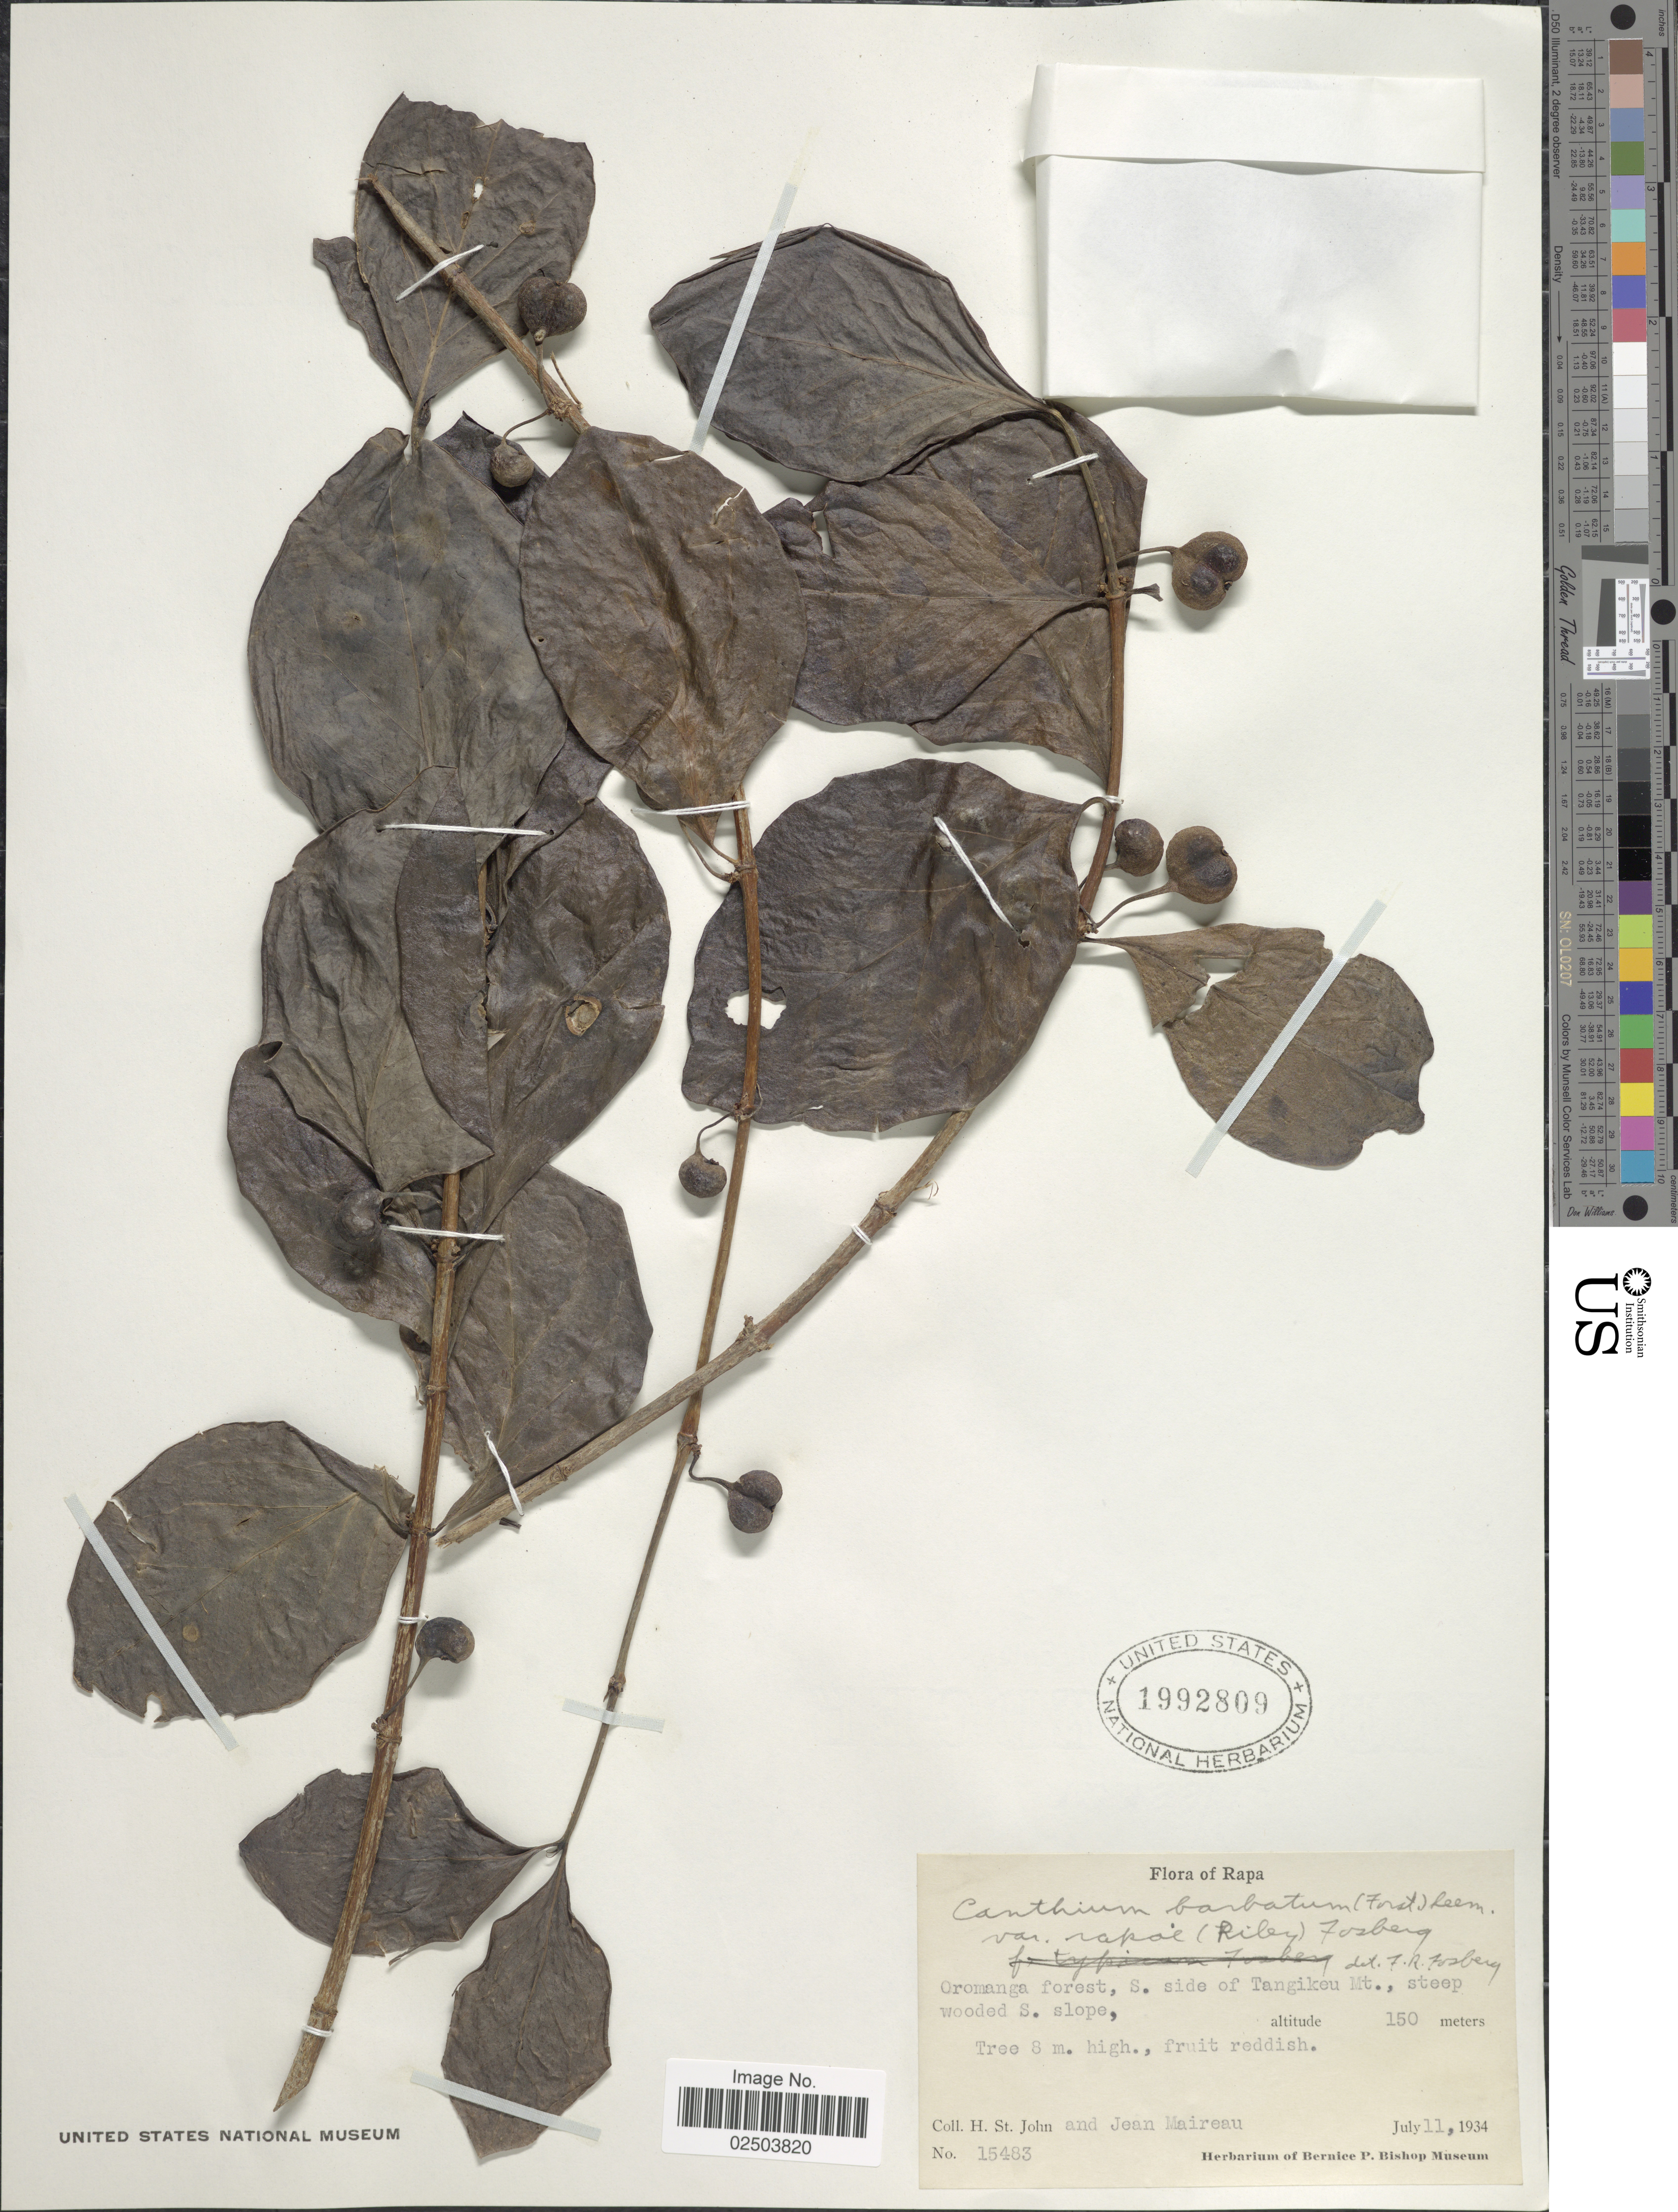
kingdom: Plantae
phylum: Tracheophyta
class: Magnoliopsida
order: Gentianales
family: Rubiaceae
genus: Cyclophyllum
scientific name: Cyclophyllum barbatum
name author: (G. Forst.) N. Hallé & J. Florence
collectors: H. St. John & J. Maireau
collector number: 15483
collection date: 1934-07-11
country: French Polynesia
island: Rapa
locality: Rapa. Oromanga forest, S. side of Tangikeu Mt., steep wooded S. slope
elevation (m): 150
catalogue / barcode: US 1992809